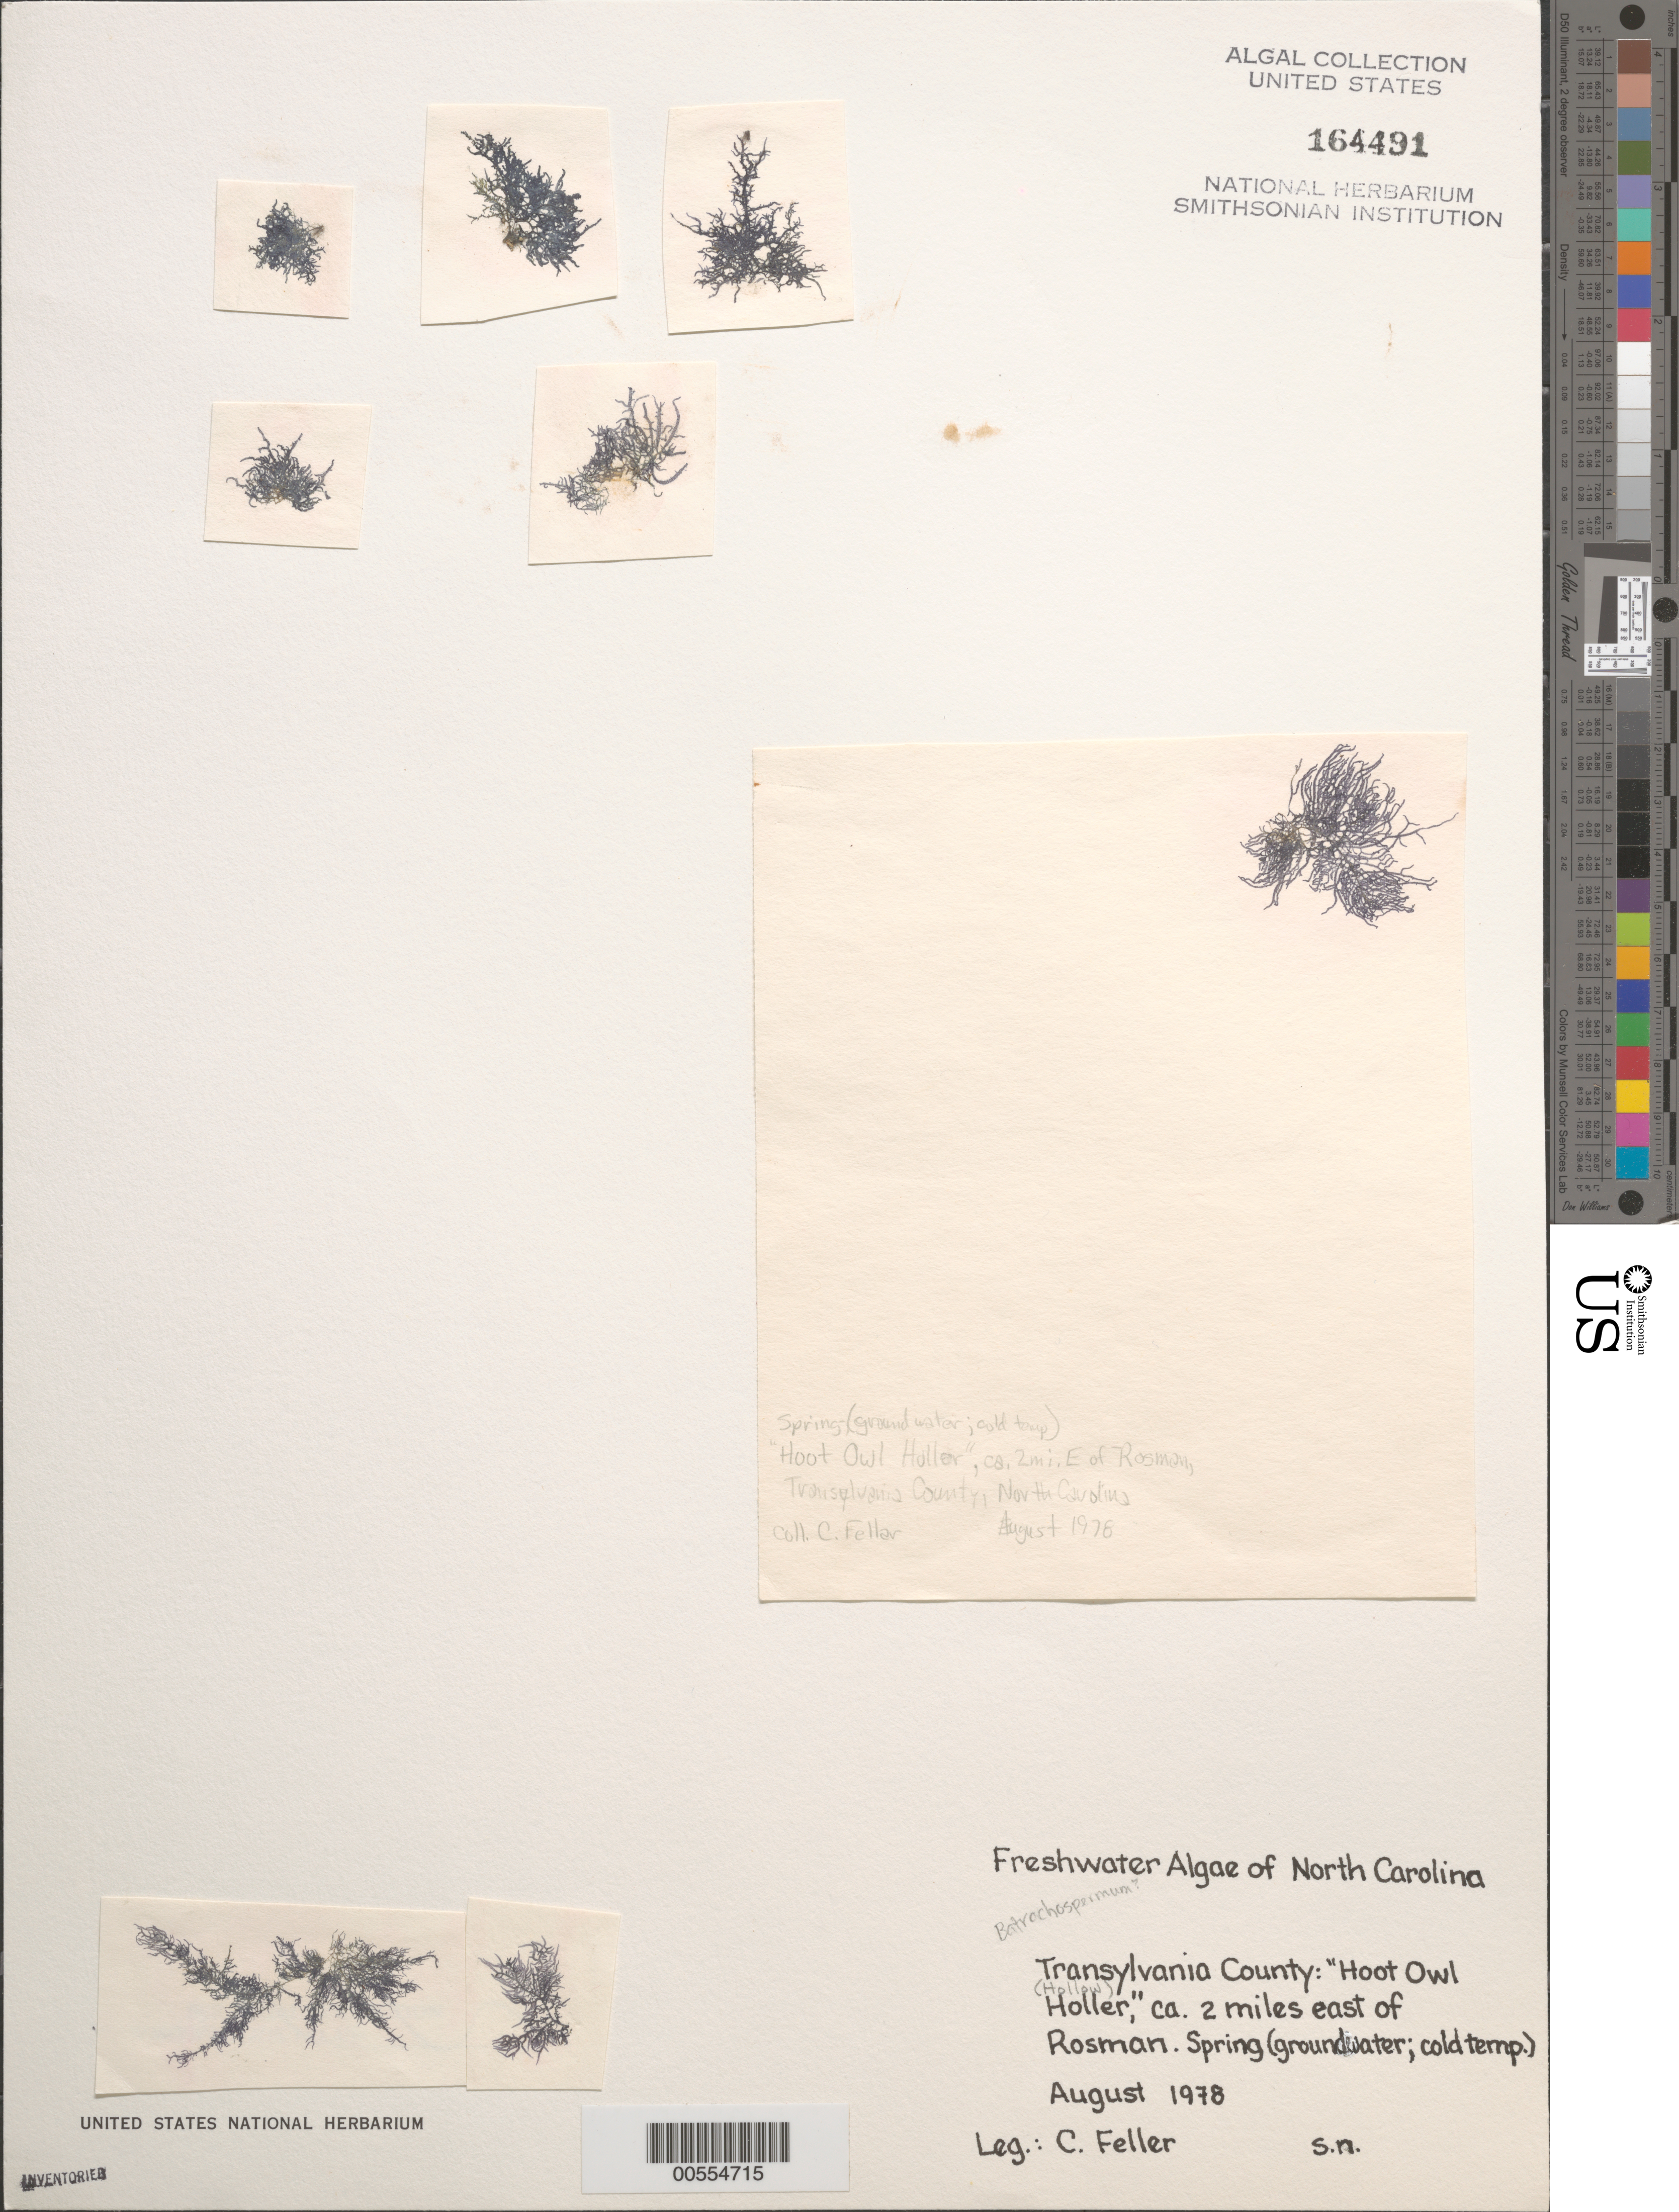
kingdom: Plantae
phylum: Rhodophyta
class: Florideophyceae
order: Batrachospermales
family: Batrachospermaceae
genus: Batrachospermum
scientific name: Batrachospermum sp.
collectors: C. Feller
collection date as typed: Aug 1978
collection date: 1978-08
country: United States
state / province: North Carolina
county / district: Transylvania County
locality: Hoot Owl Hollow, ca. 2 miles east of Rosman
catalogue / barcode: US 164491